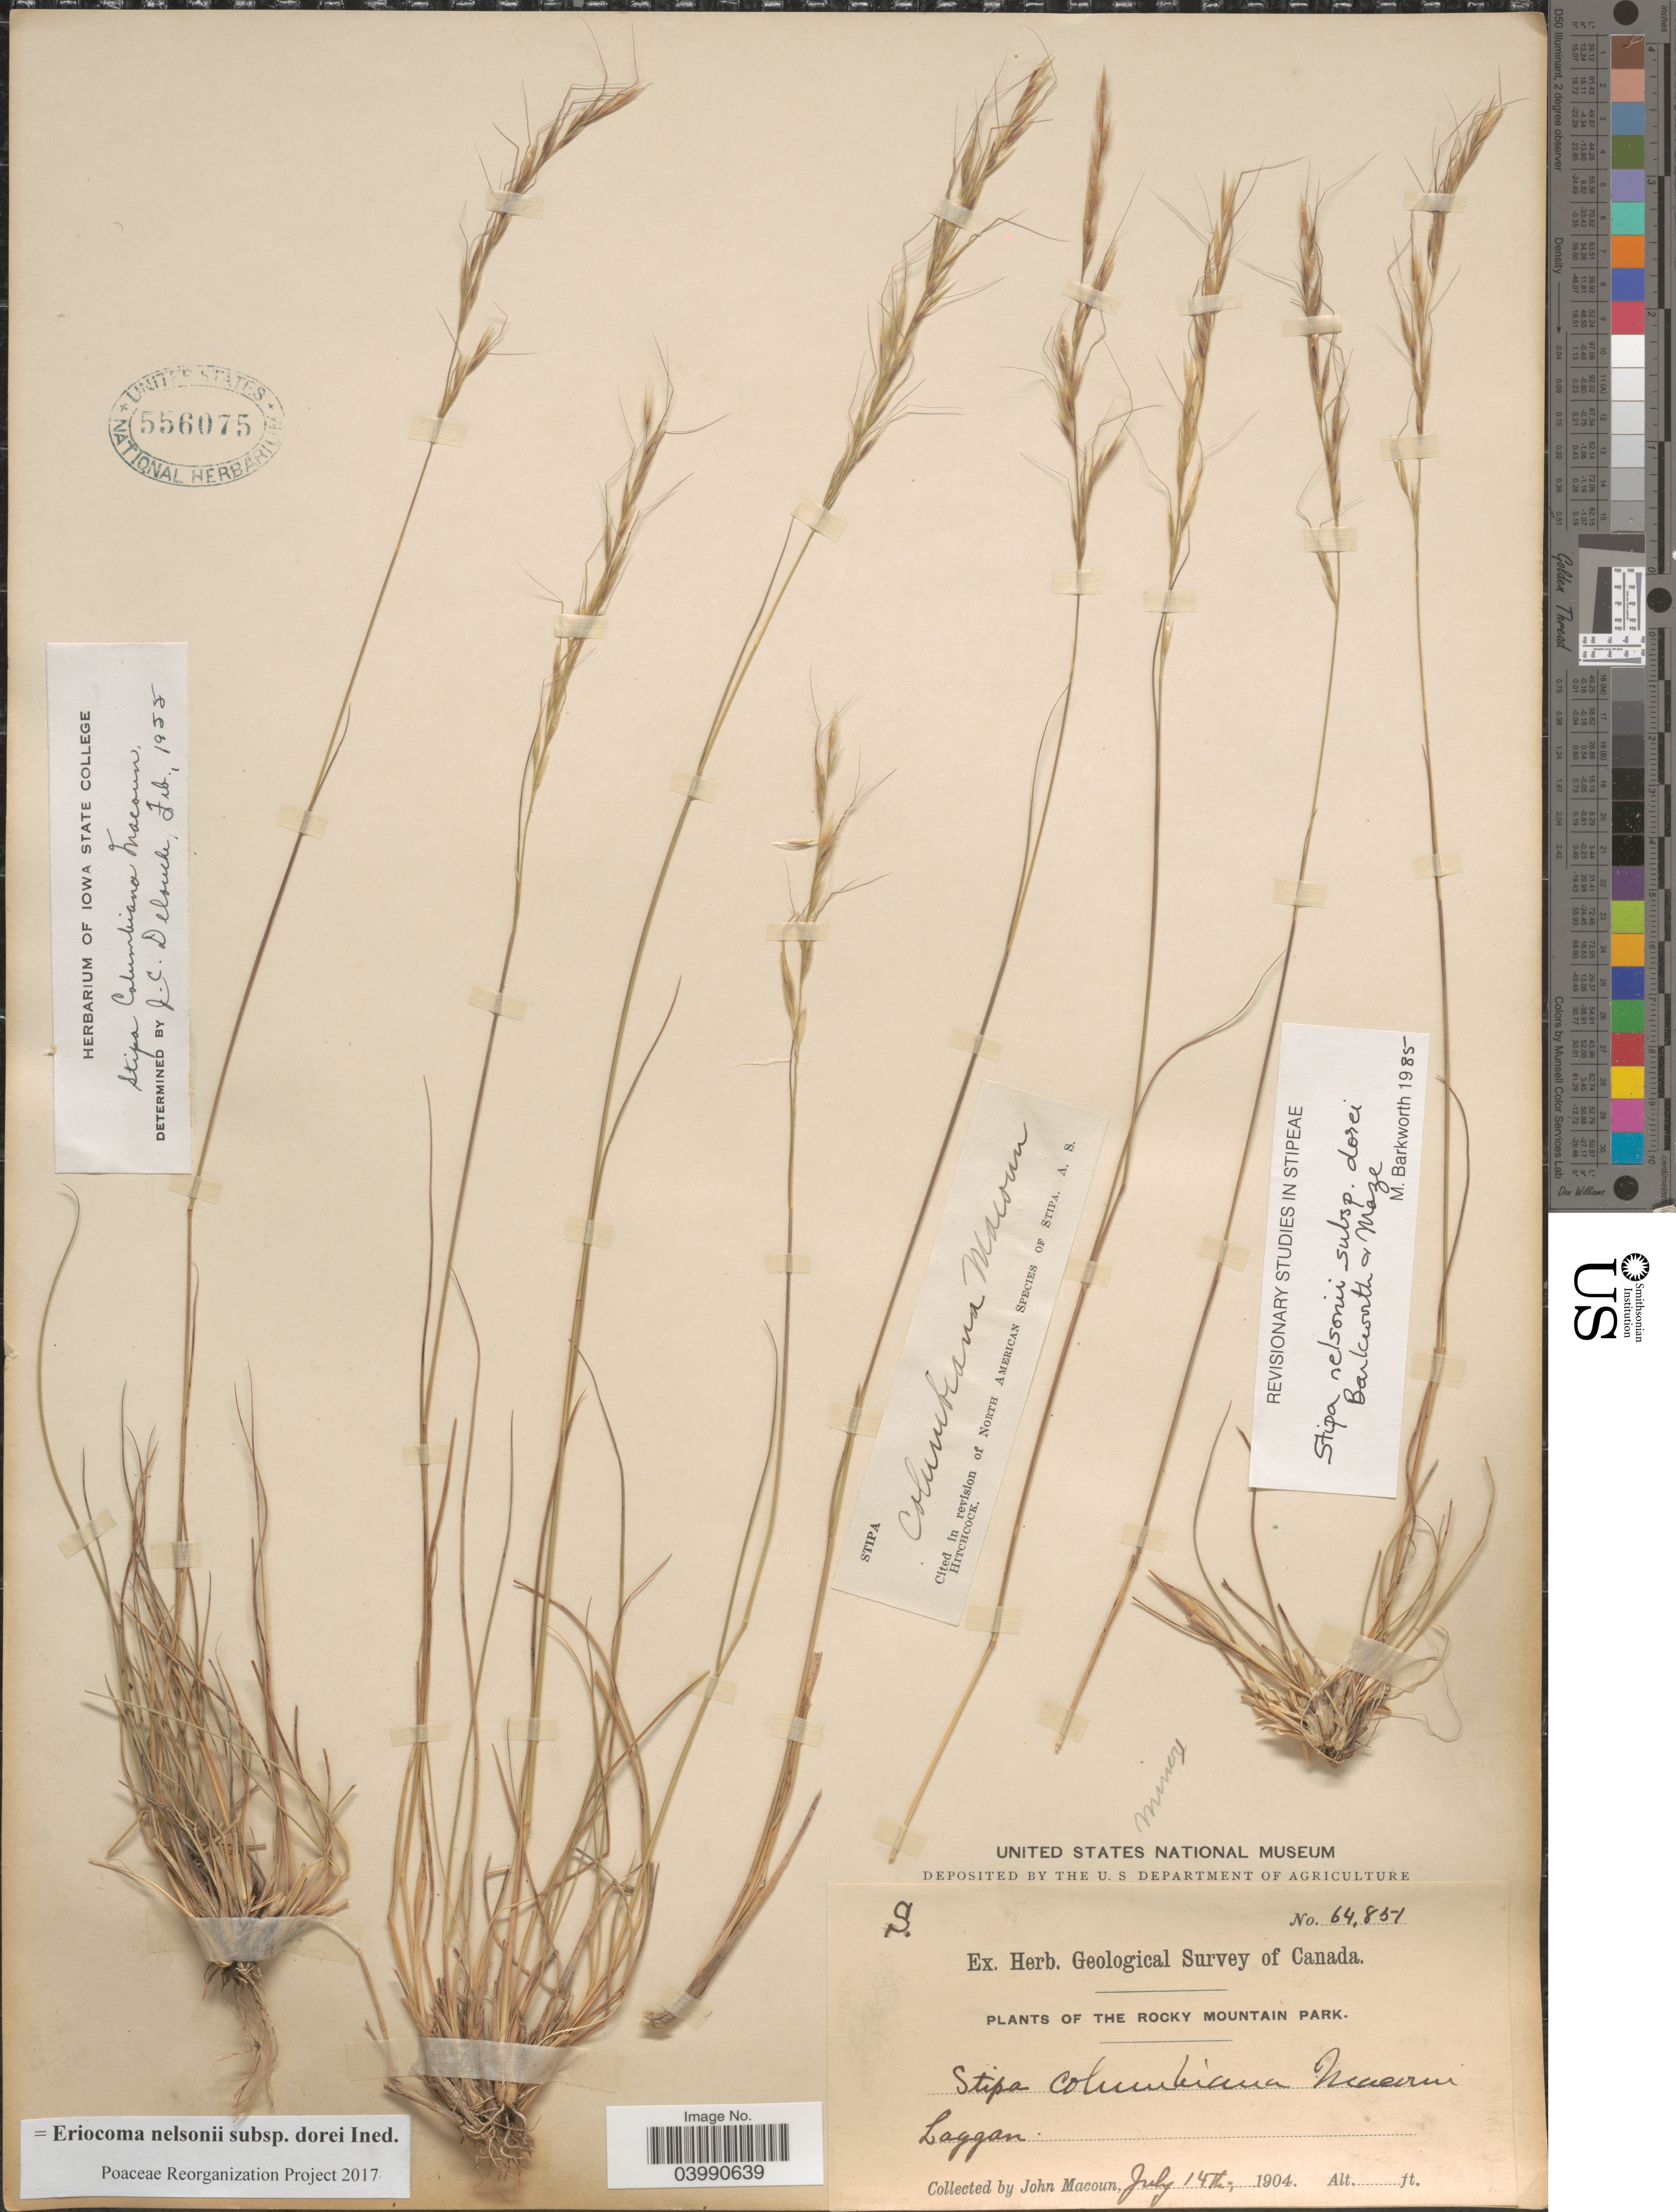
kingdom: Plantae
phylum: Tracheophyta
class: Liliopsida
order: Poales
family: Poaceae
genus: Eriocoma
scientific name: Eriocoma nelsonii subsp. dorei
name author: (Barkworth & J. Maze) Romasch.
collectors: J. Macoun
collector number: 64851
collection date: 1904-07-14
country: Canada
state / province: Alberta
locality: The Rocky Mountain Park. Laggan.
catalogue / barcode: US 556075